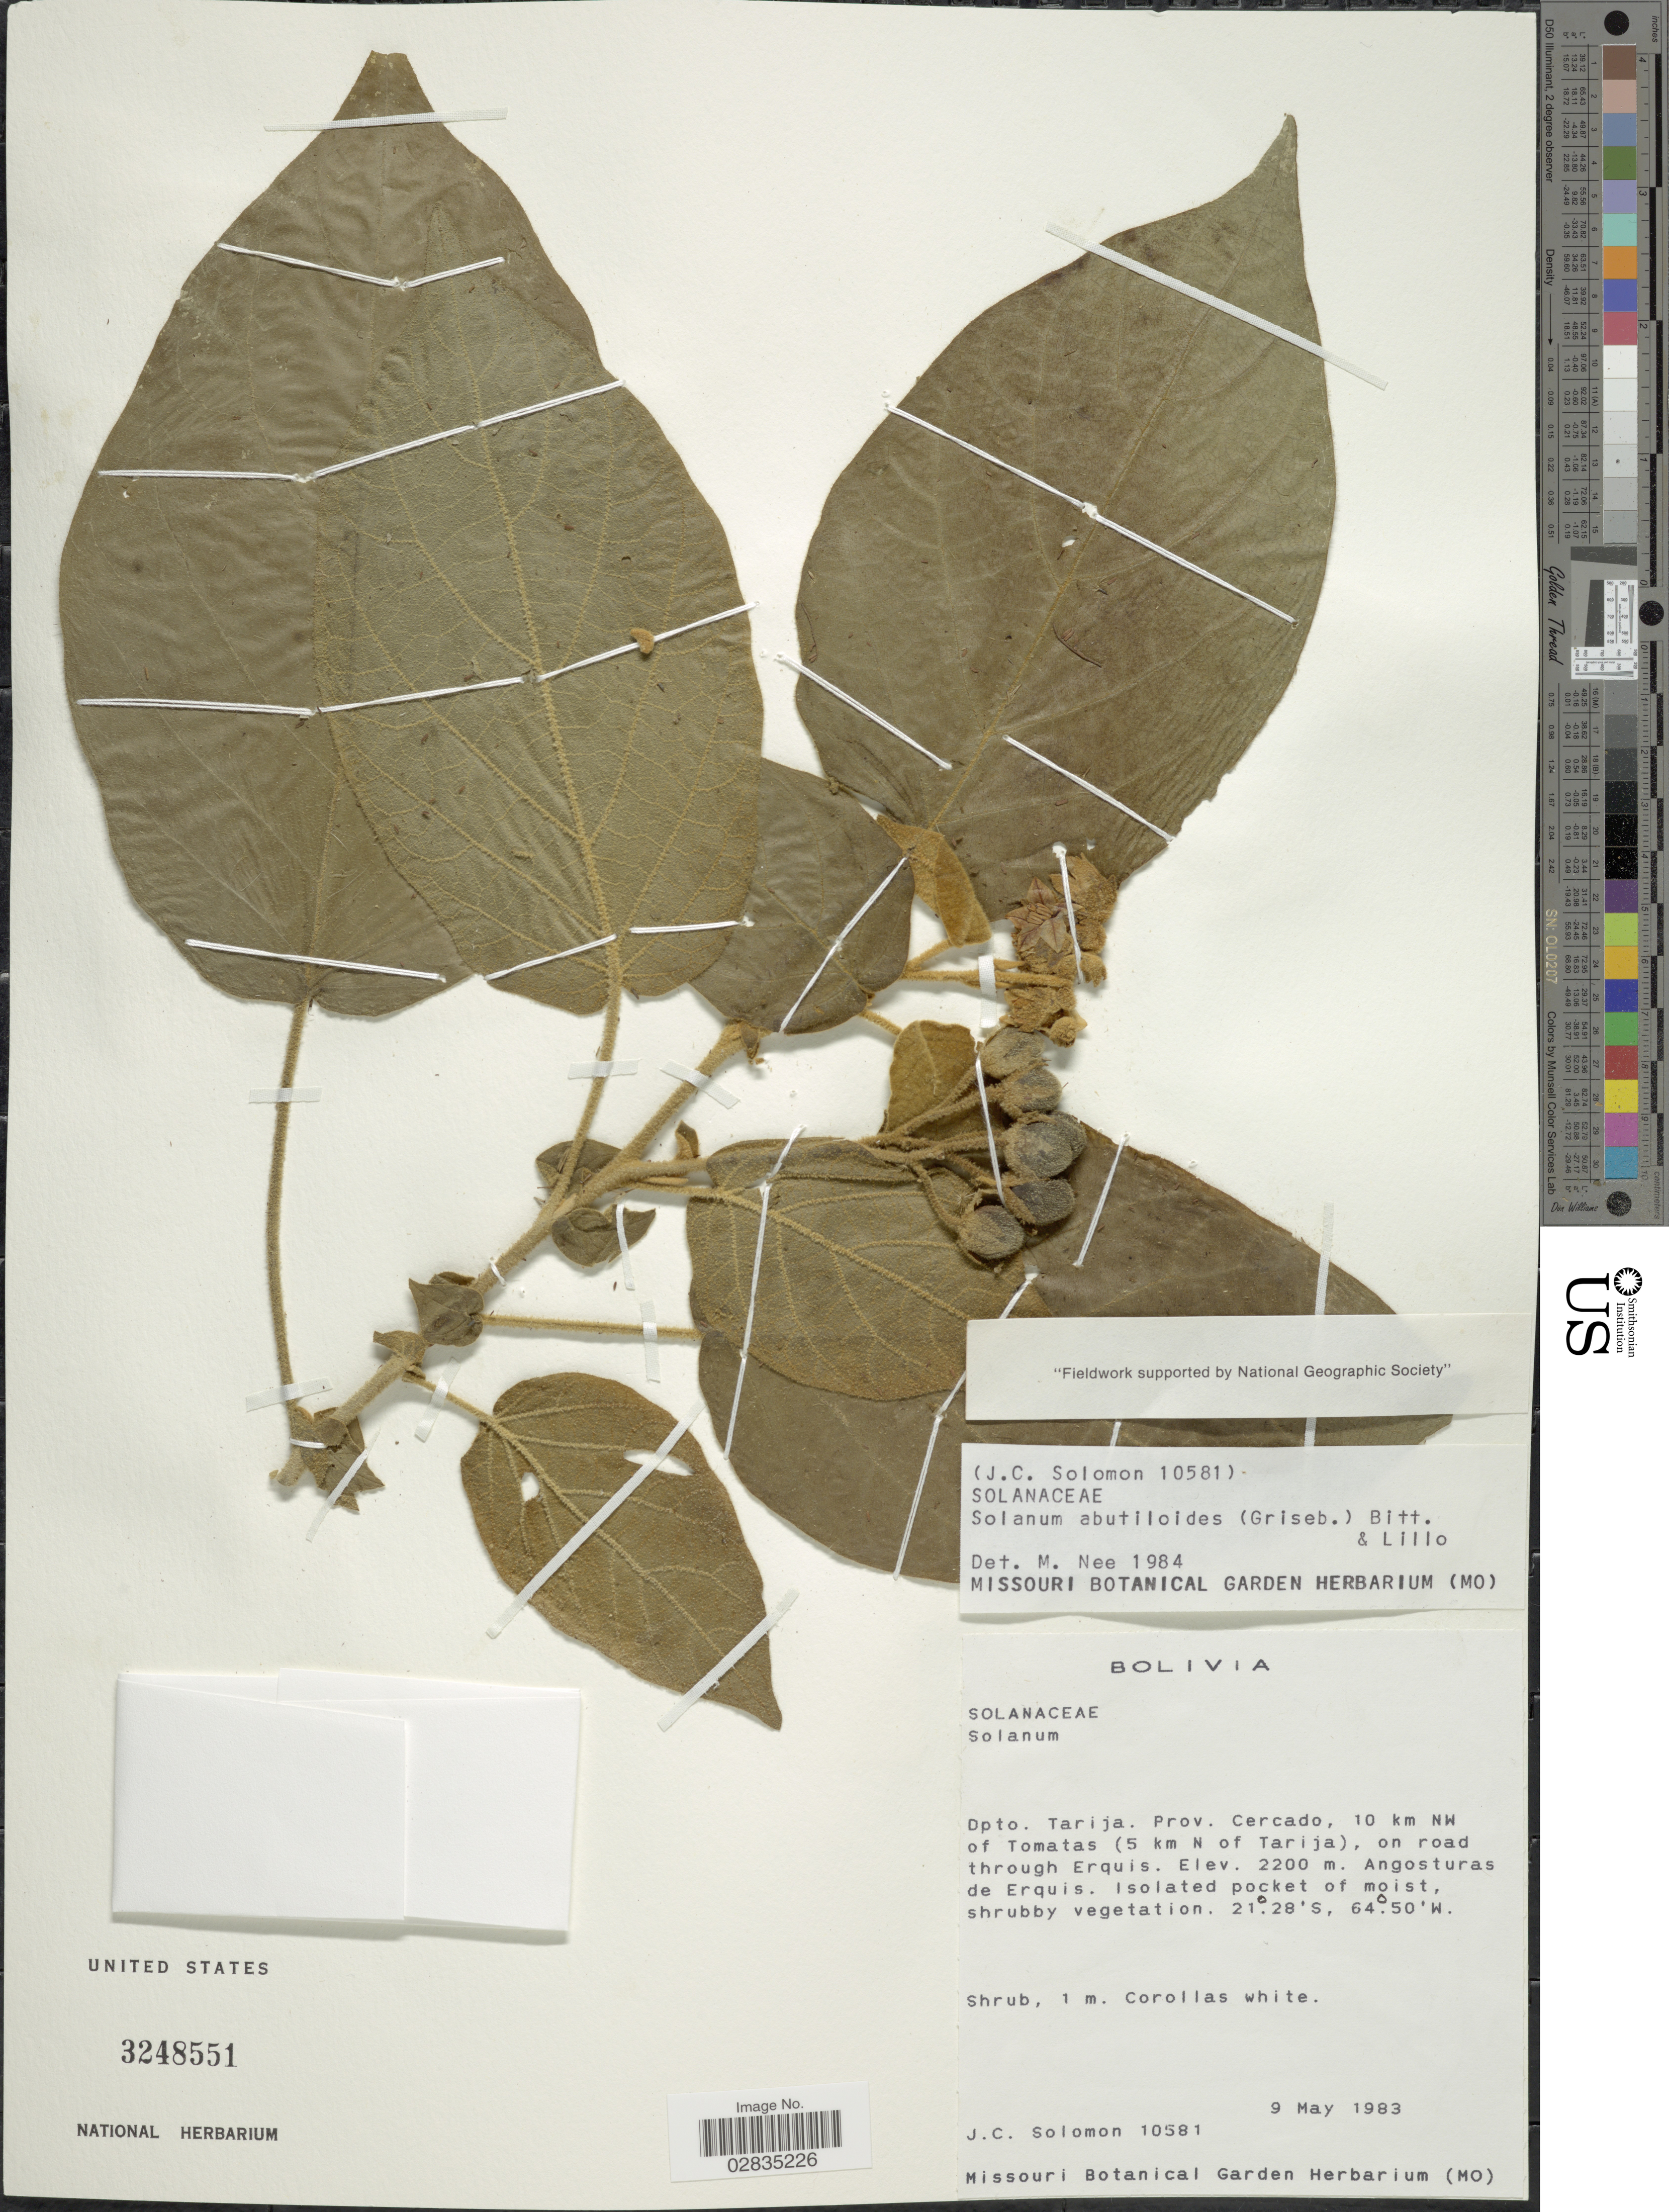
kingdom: Plantae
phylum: Tracheophyta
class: Magnoliopsida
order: Solanales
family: Solanaceae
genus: Solanum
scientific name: Solanum abutiloides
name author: (Griseb.) Bitter & Lillo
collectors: J. C. Solomon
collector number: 10581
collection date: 1983-05-09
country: Bolivia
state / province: Tarija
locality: Dpto. Tarija. Prov. Cercado, 10 km NW of Tomatas (5 km N of Tarija), on road through Erquis. Angosturas de Erquis.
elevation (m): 2200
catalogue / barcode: US 3248551